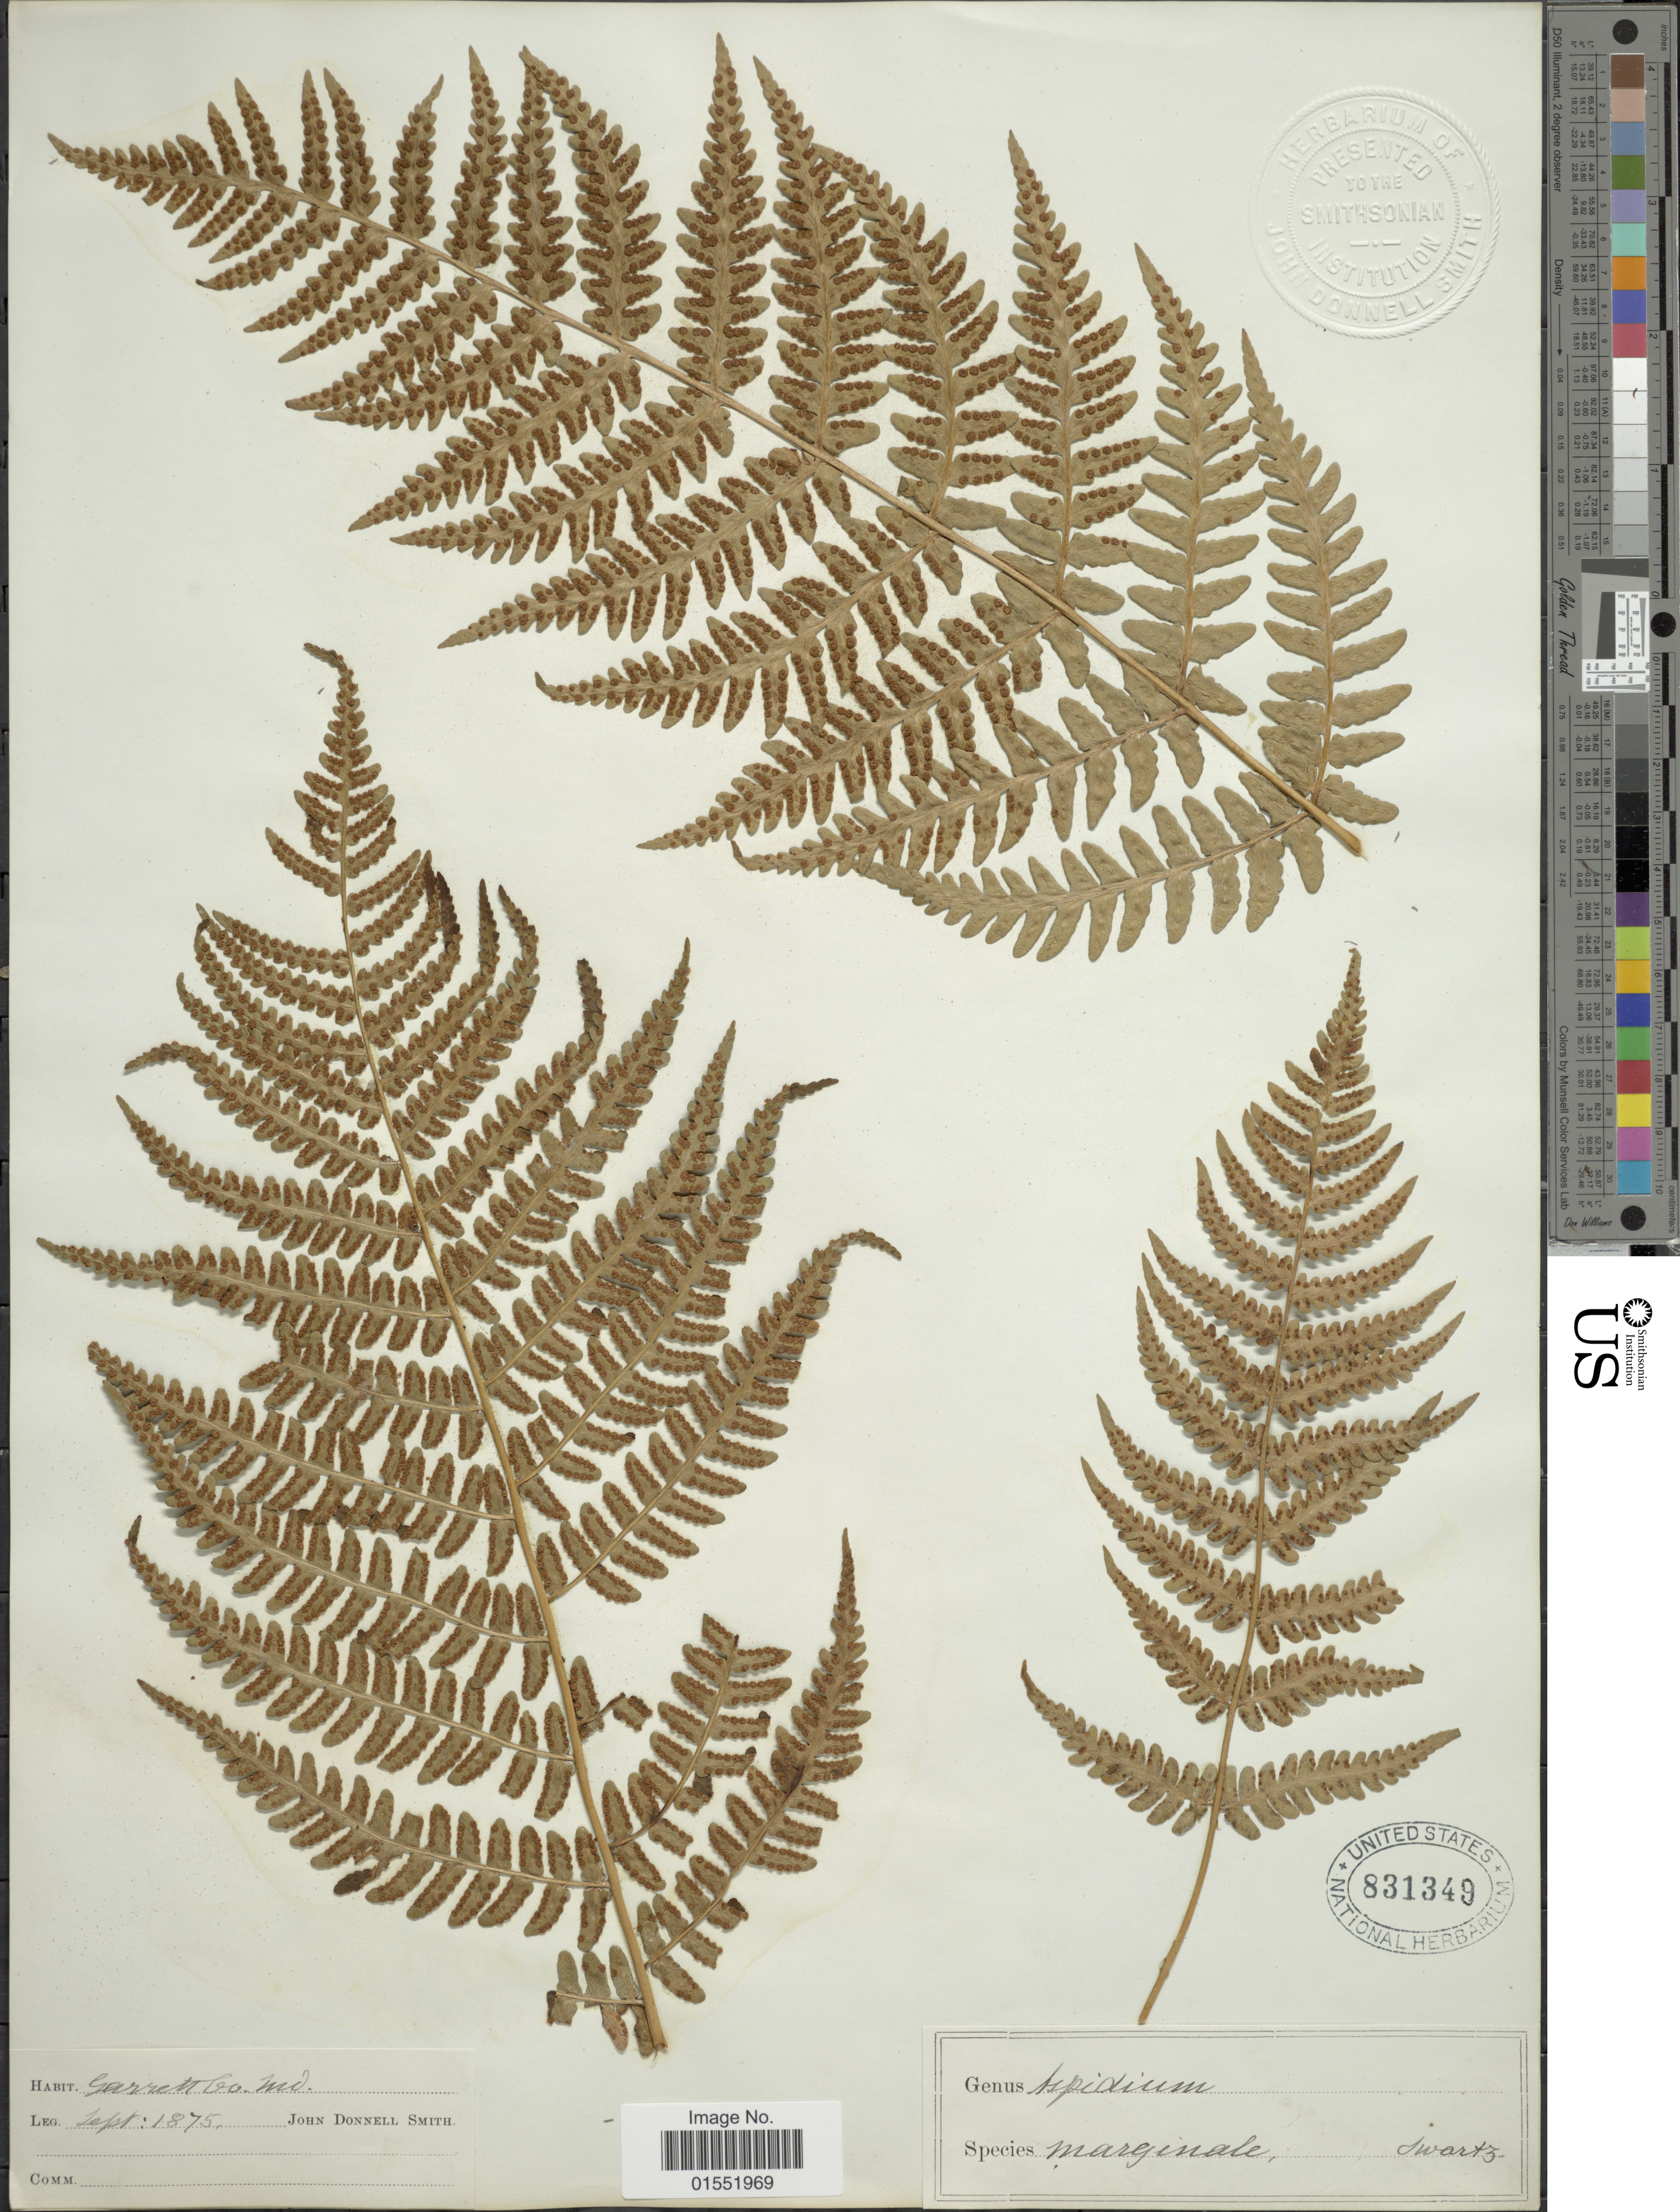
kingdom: Plantae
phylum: Tracheophyta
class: Polypodiopsida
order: Polypodiales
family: Dryopteridaceae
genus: Dryopteris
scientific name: Dryopteris marginalis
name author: (L.) A. Gray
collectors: J. Donnell Smith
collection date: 1875-09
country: United States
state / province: Maryland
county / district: Garrett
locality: Garrett Co. Md.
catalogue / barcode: US 831349